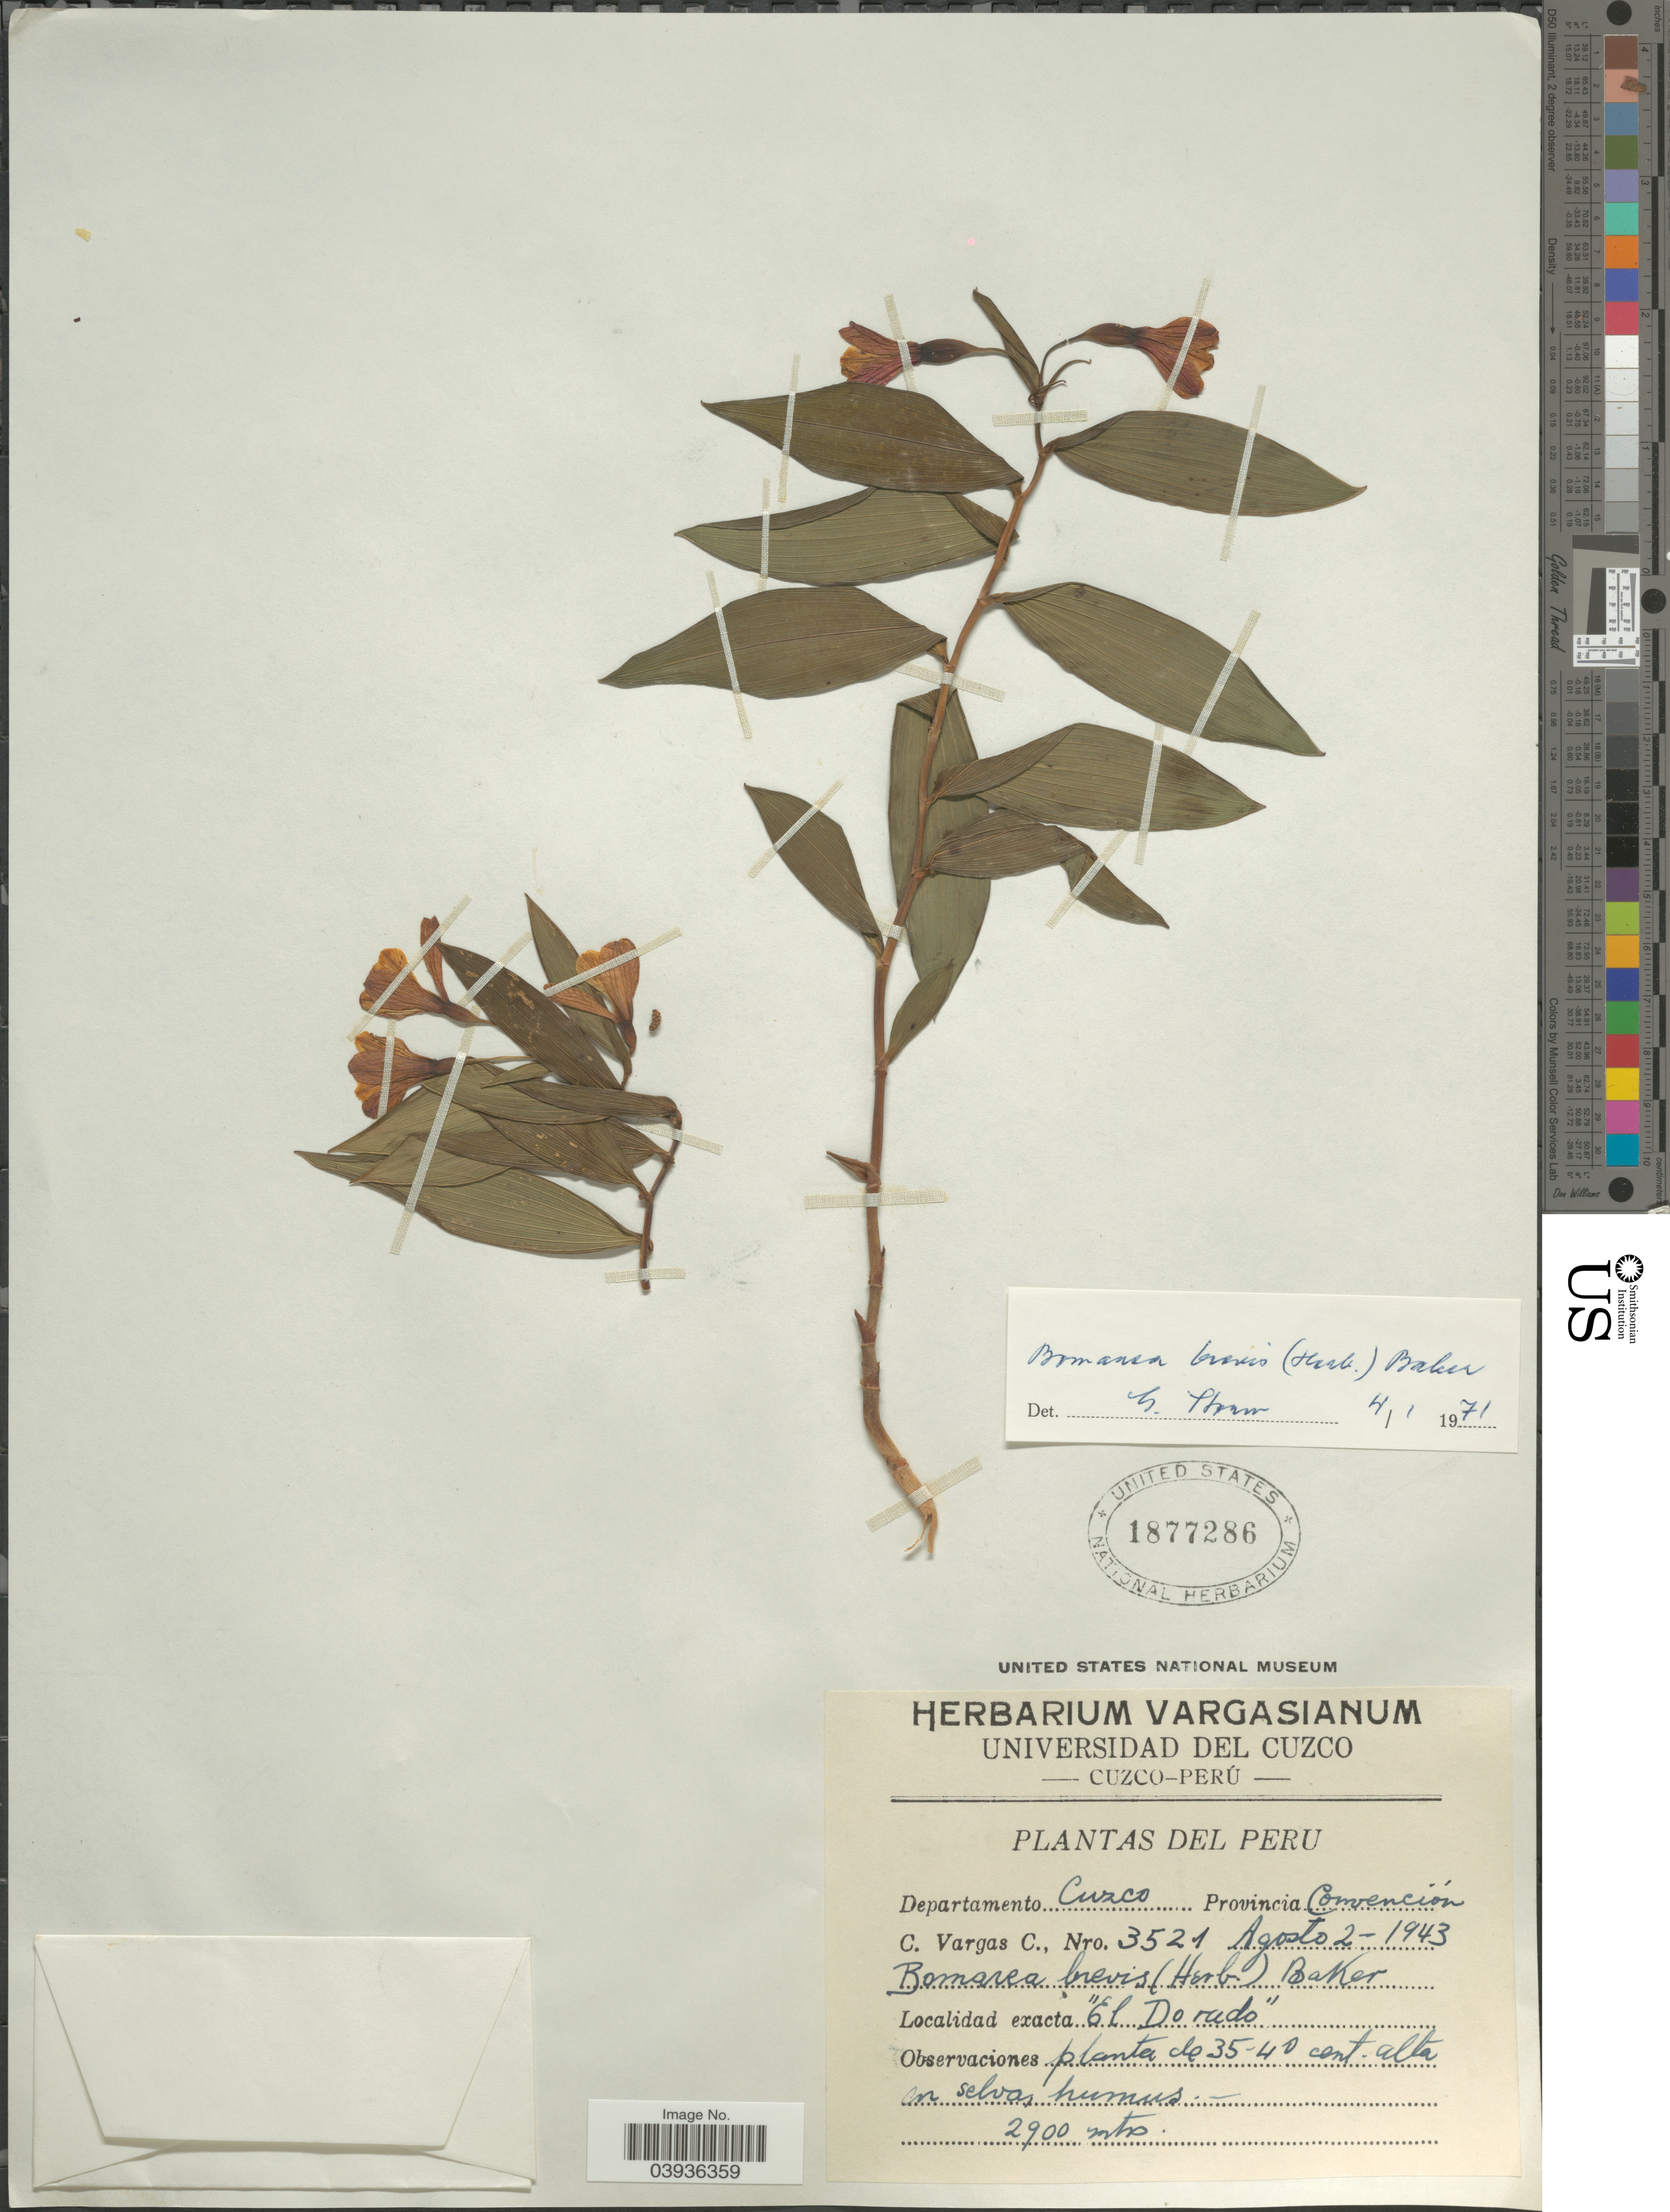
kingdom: Plantae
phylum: Tracheophyta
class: Liliopsida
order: Liliales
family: Alstroemeriaceae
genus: Bomarea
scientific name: Bomarea brevis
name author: (Herb.) Baker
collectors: C. Vargas Calderón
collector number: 3521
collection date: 1943-08-02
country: Peru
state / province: Cusco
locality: Departamento Cuzco. Provincia Convención. 'El Do rado'.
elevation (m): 2900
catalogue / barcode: US 1877286